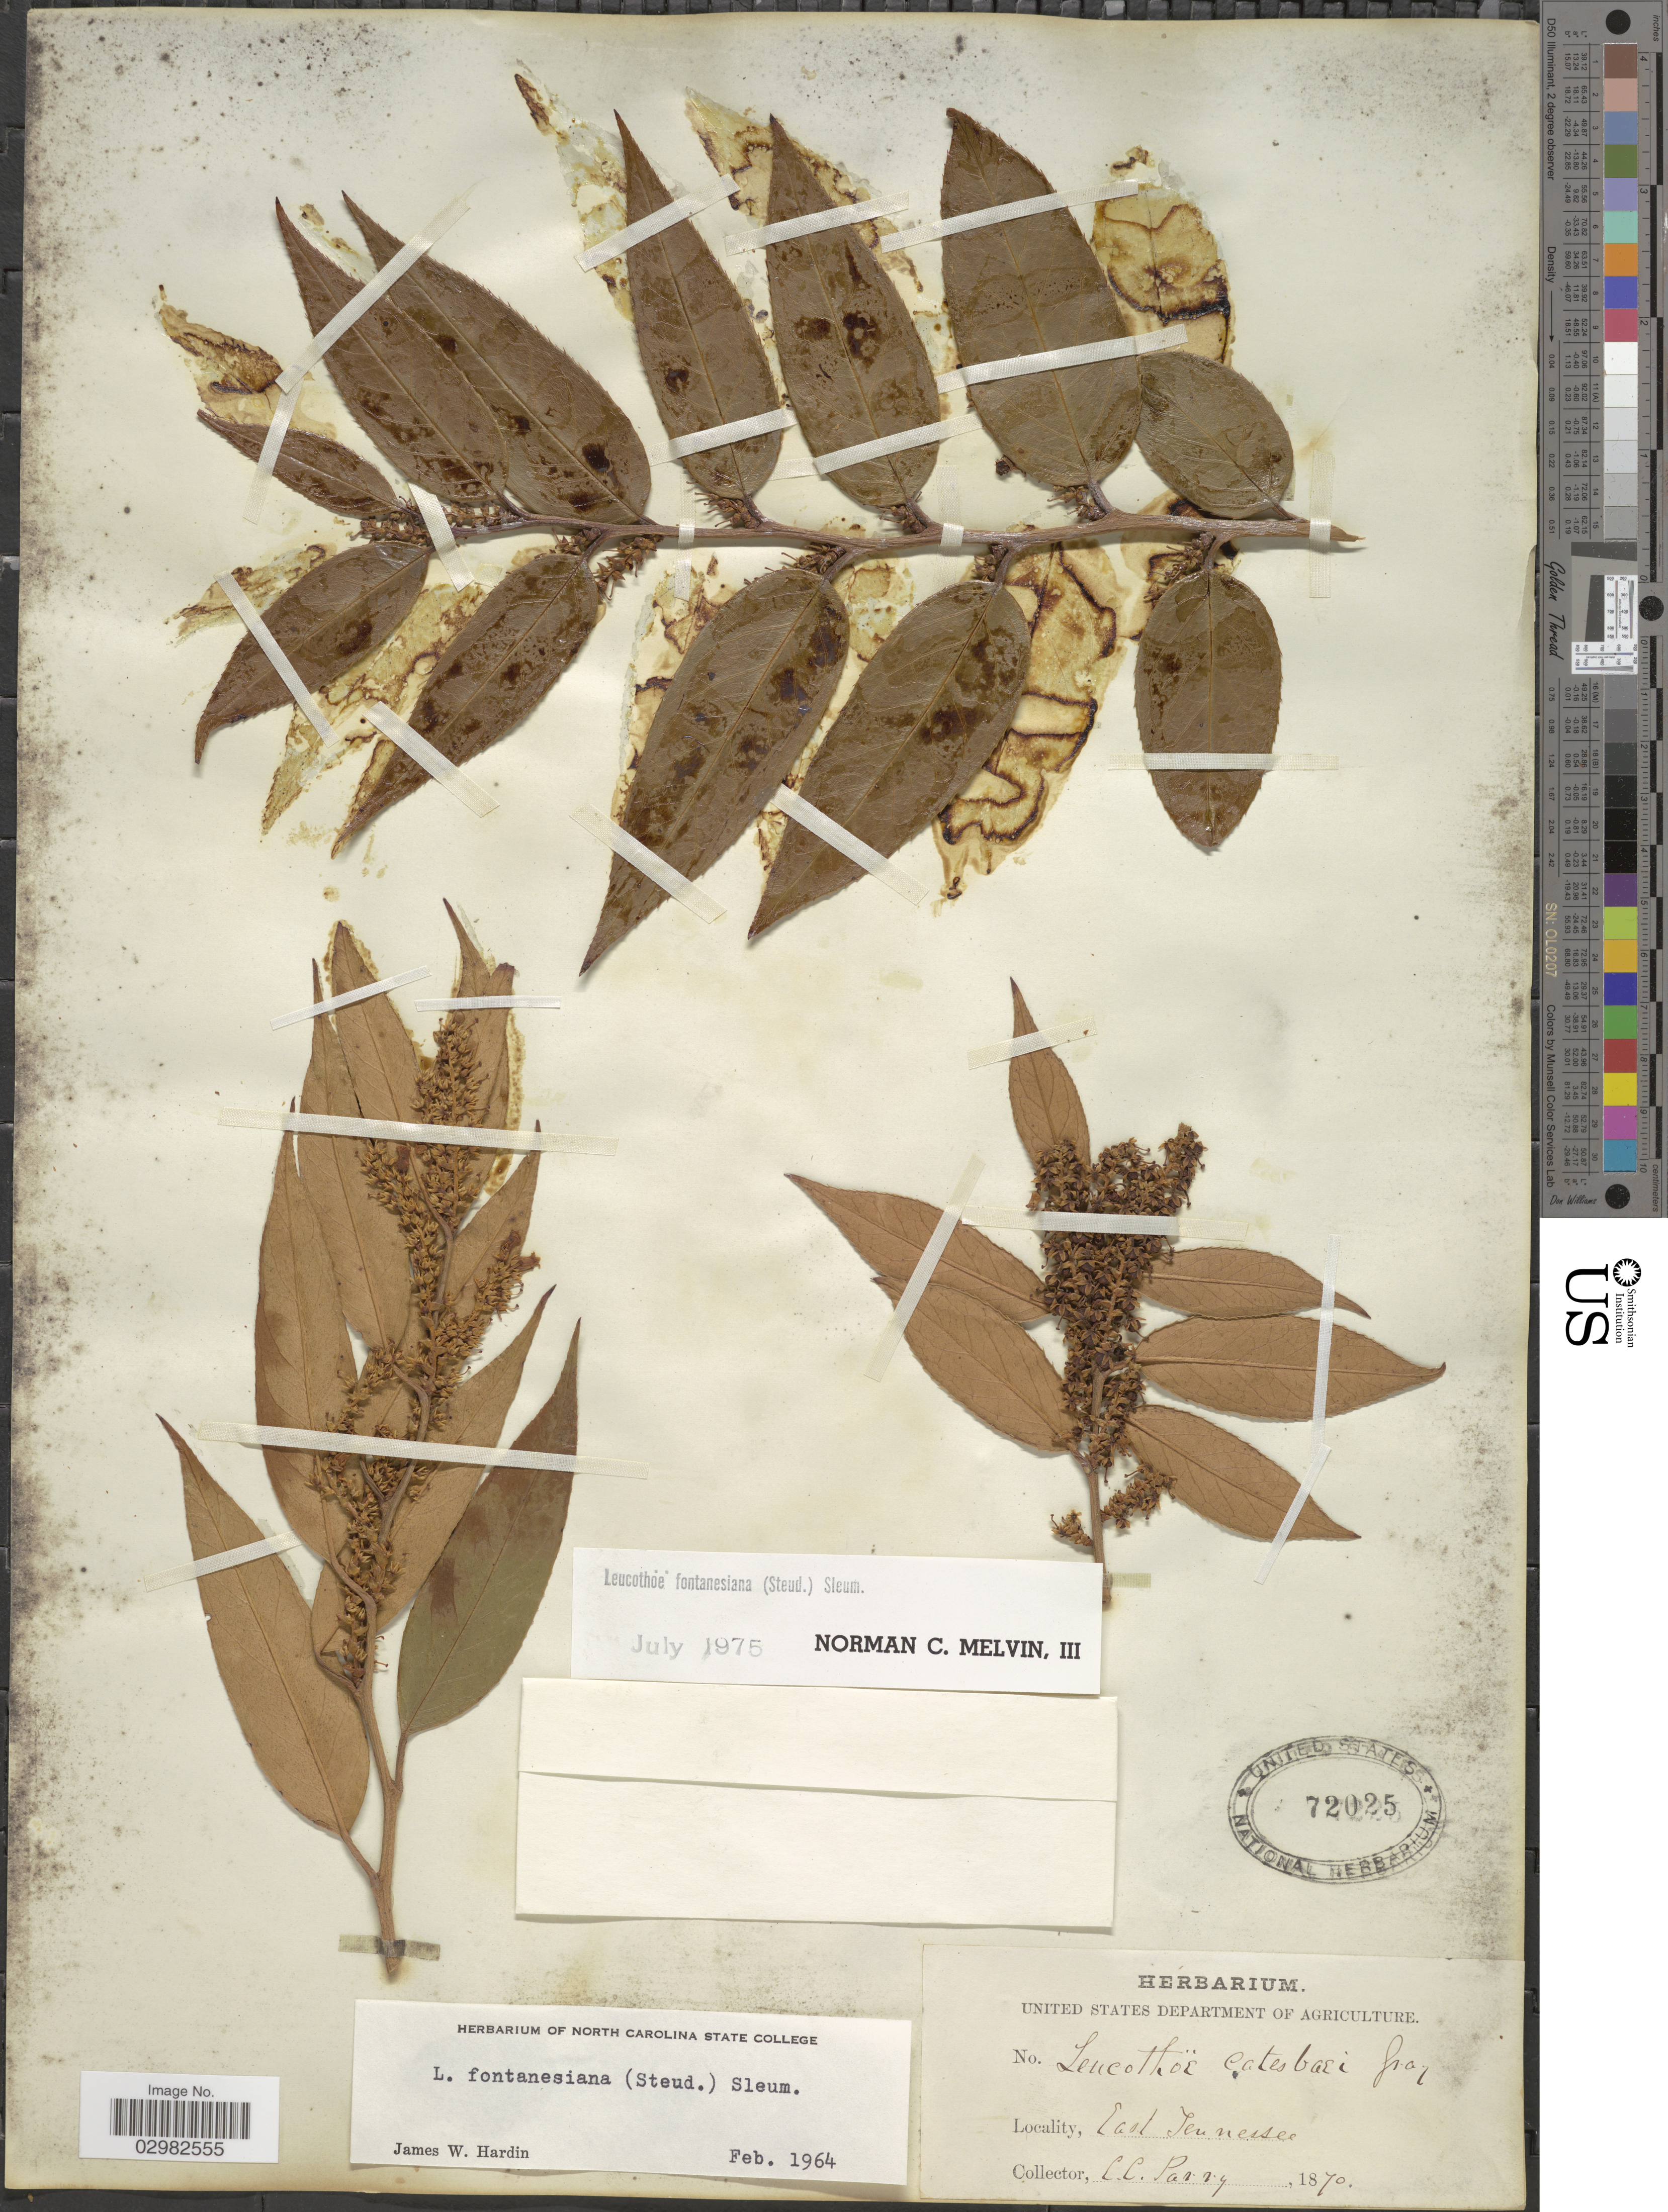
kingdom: Plantae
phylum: Tracheophyta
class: Magnoliopsida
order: Ericales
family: Ericaceae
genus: Leucothoe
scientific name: Leucothoë fontanesiana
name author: (Steud.) Sleumer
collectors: C. C. Parry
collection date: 1870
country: United States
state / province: Tennessee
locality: East Tennessee.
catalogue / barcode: US 72025